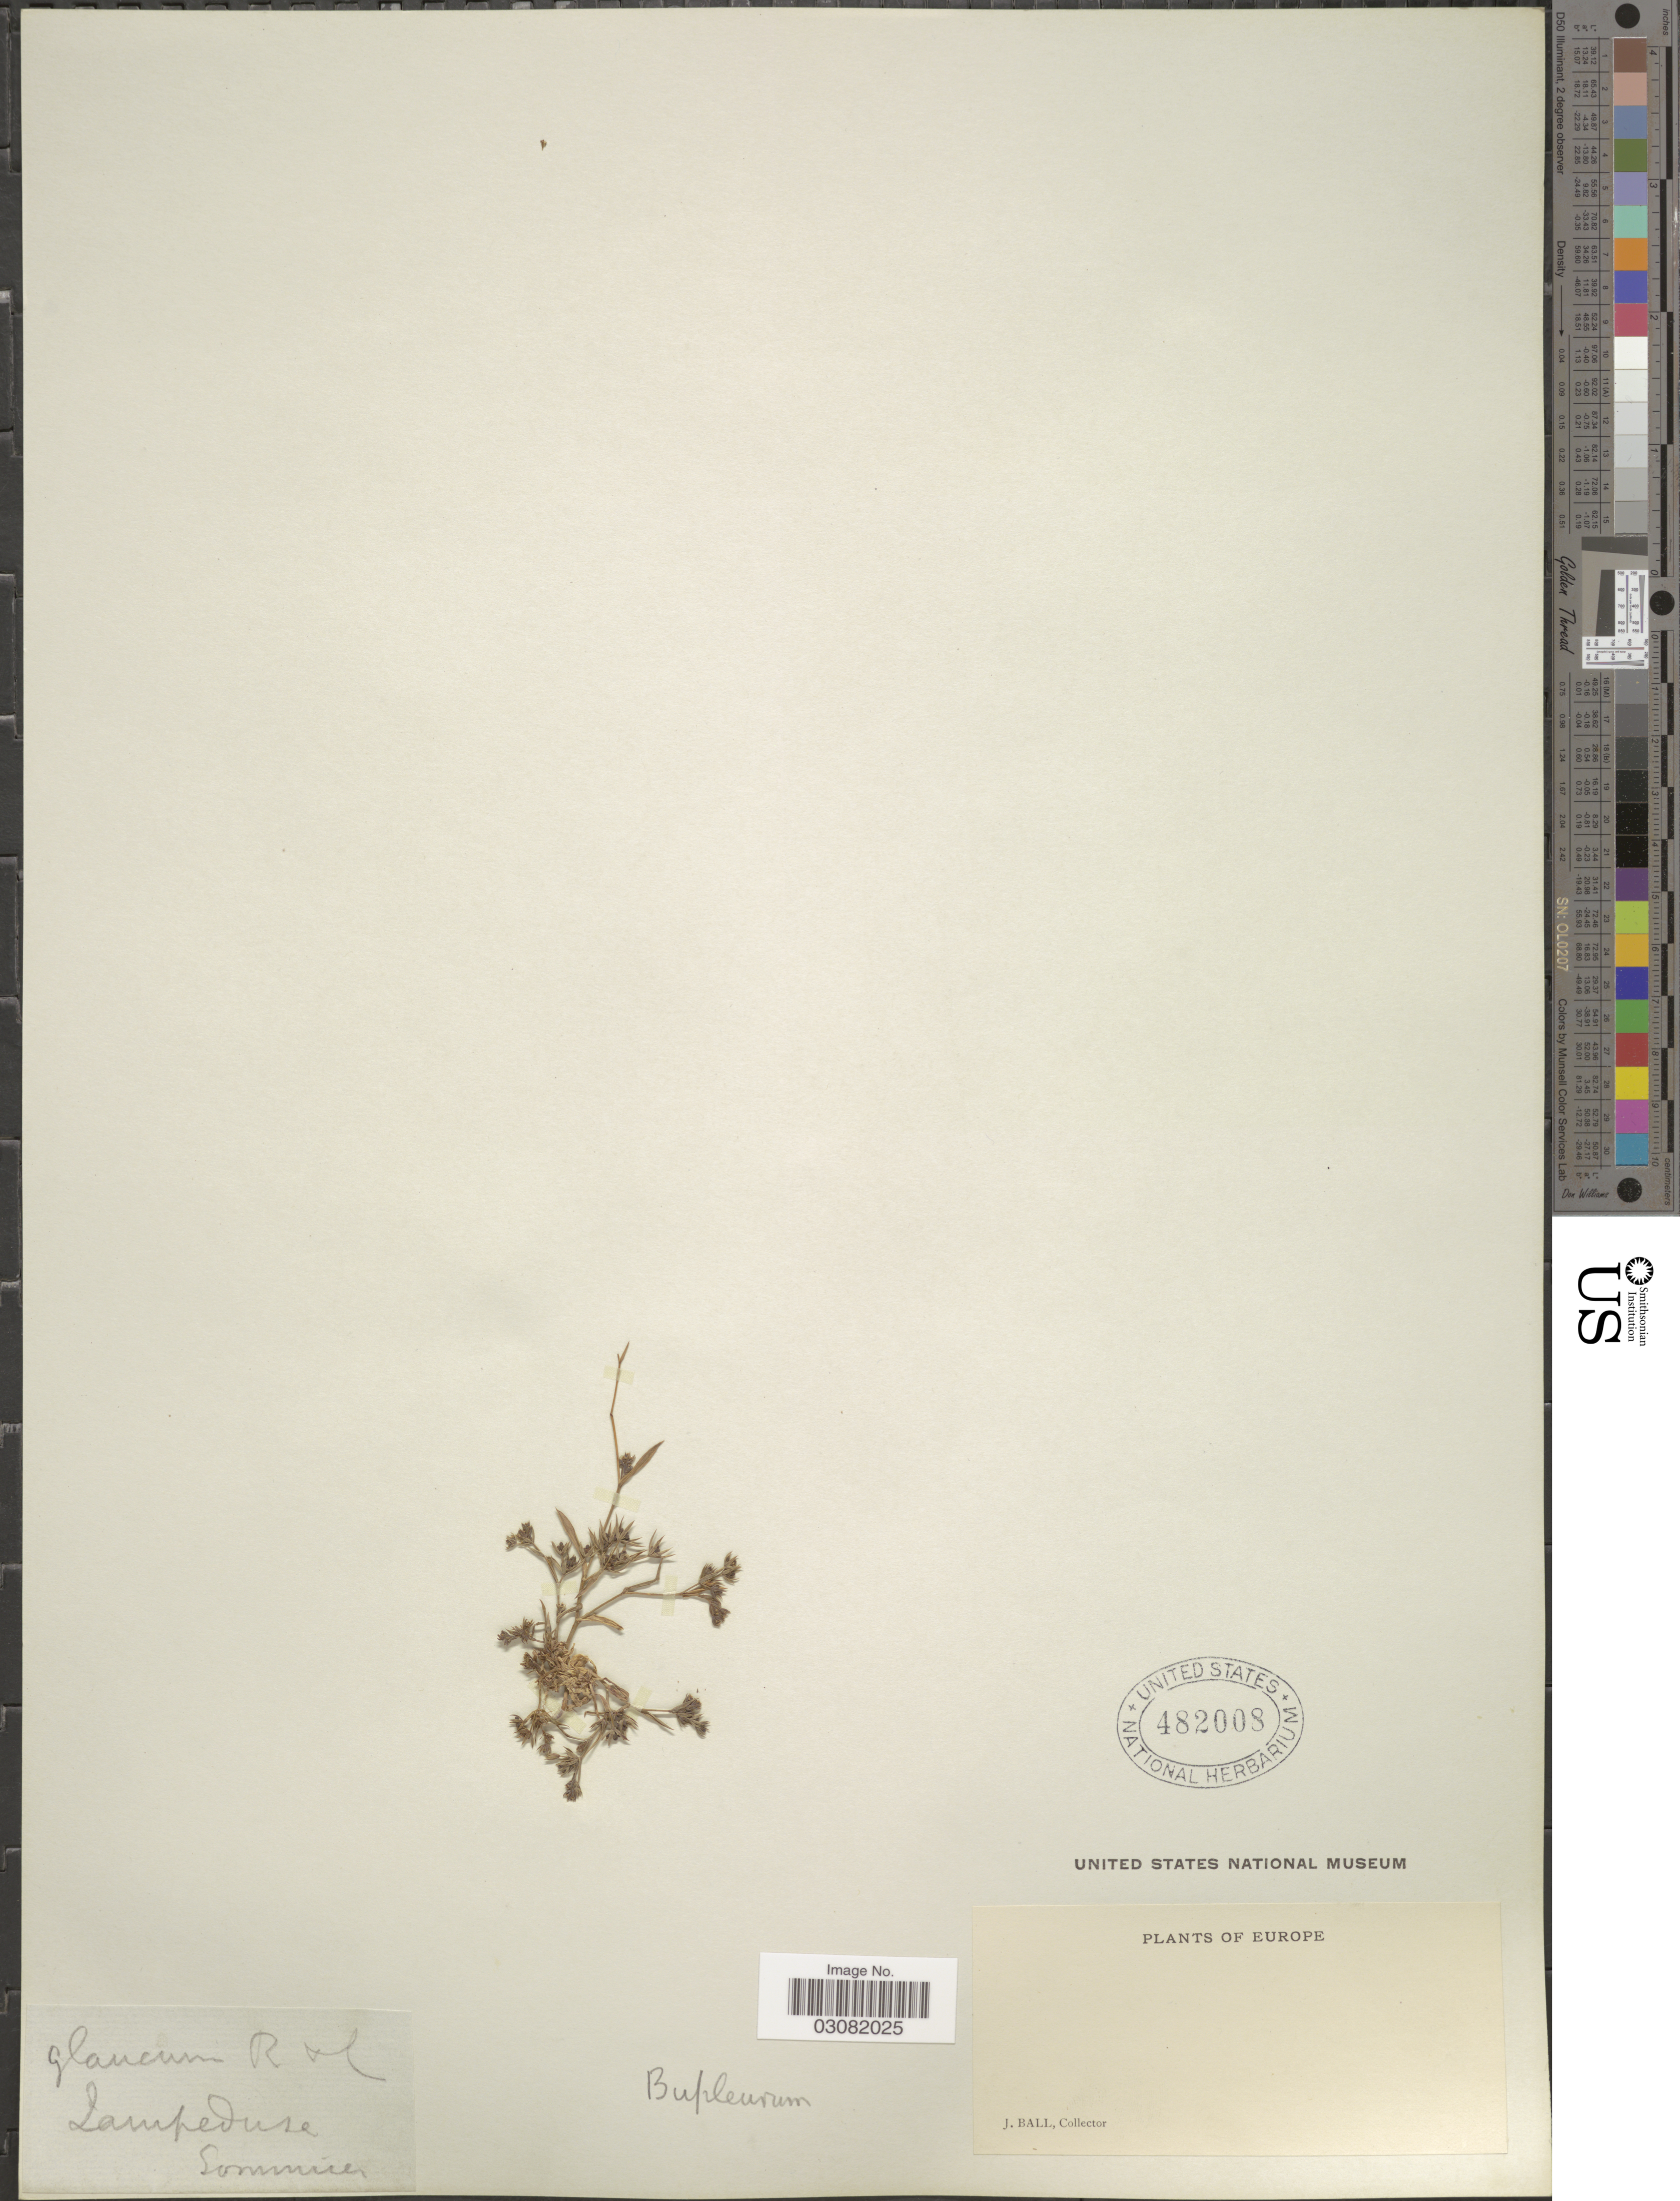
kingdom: Plantae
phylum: Tracheophyta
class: Magnoliopsida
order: Apiales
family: Apiaceae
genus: Bupleurum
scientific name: Bupleurum sp.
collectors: J. Ball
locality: Lommier [interpreted]. Europe.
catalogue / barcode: US 482008